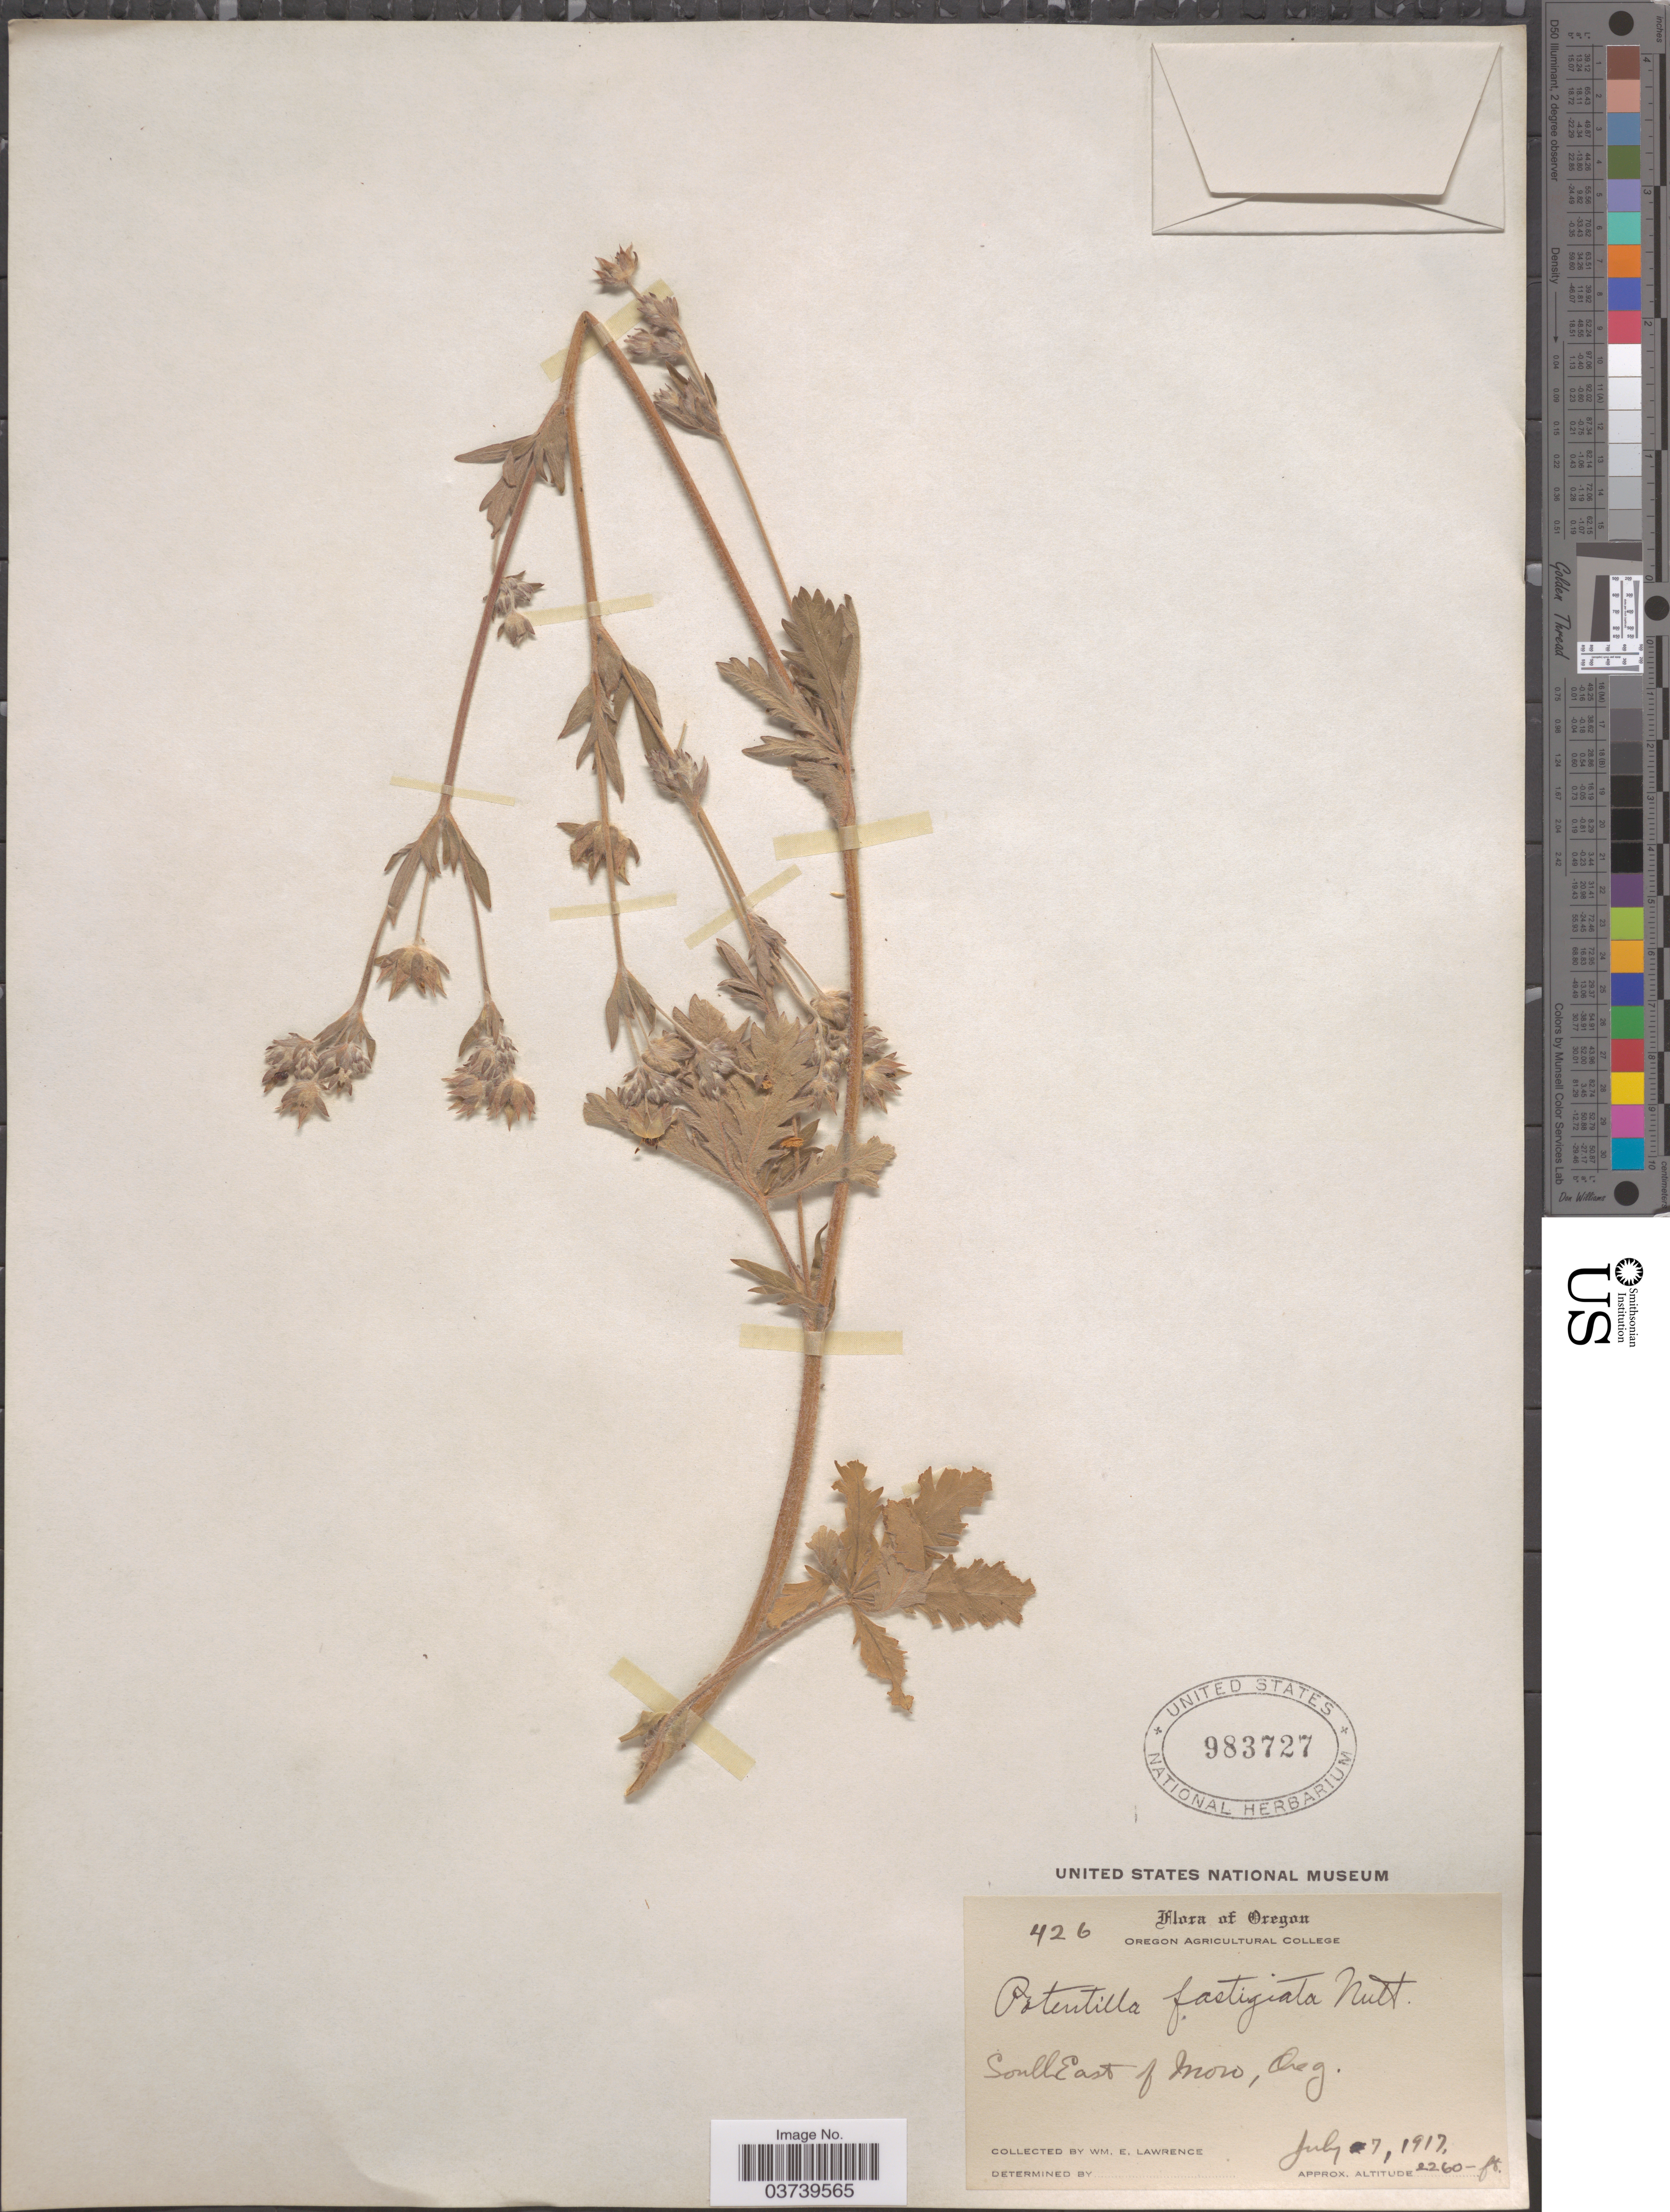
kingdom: Plantae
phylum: Tracheophyta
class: Magnoliopsida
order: Rosales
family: Rosaceae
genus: Potentilla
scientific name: Potentilla gracilis var. fastigiata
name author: (Nutt.) S. Watson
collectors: W. Lawrence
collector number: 426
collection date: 1917-07-07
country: United States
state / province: Oregon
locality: Southeast of Moro.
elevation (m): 689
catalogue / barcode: US 983727